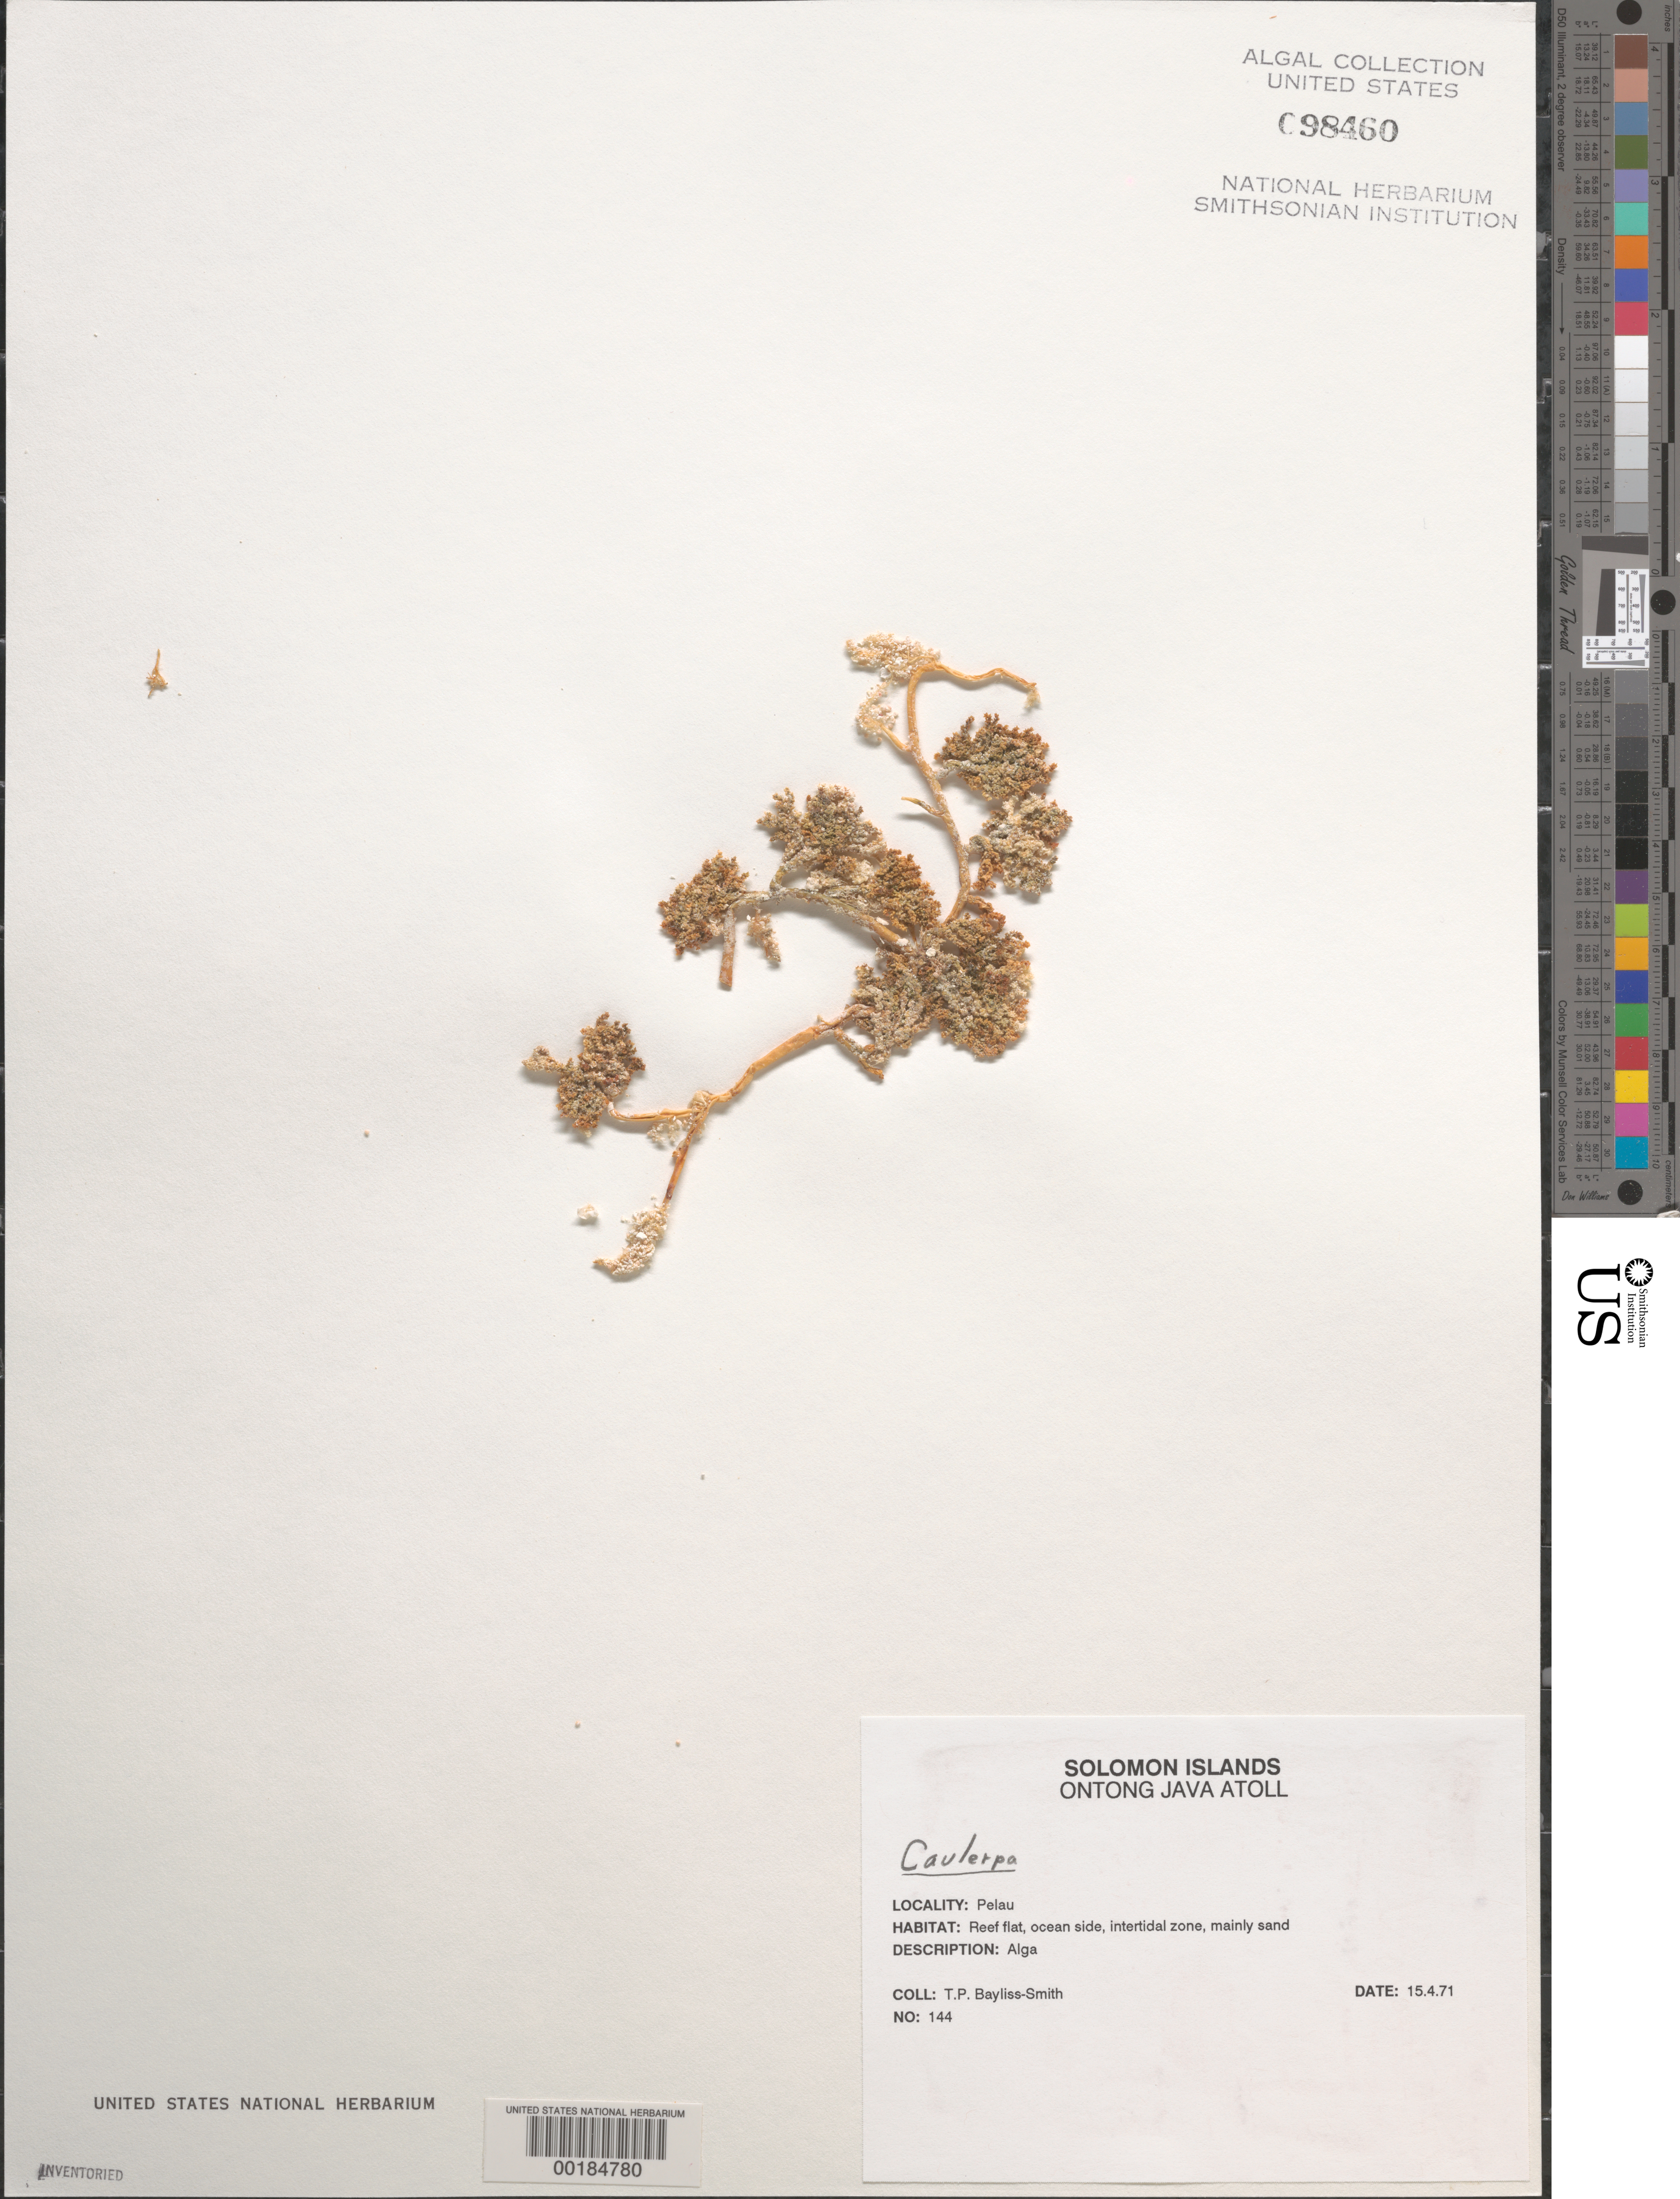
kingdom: Plantae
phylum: Chlorophyta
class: Ulvophyceae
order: Bryopsidales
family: Caulerpaceae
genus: Caulerpa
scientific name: Caulerpa sp.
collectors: T. P. Bayliss-Smith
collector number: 144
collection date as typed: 15 Apr 1971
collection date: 1971-04-15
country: Solomon Islands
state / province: Malaita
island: Ontong Java Atoll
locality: Pelau Islet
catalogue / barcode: US 98460